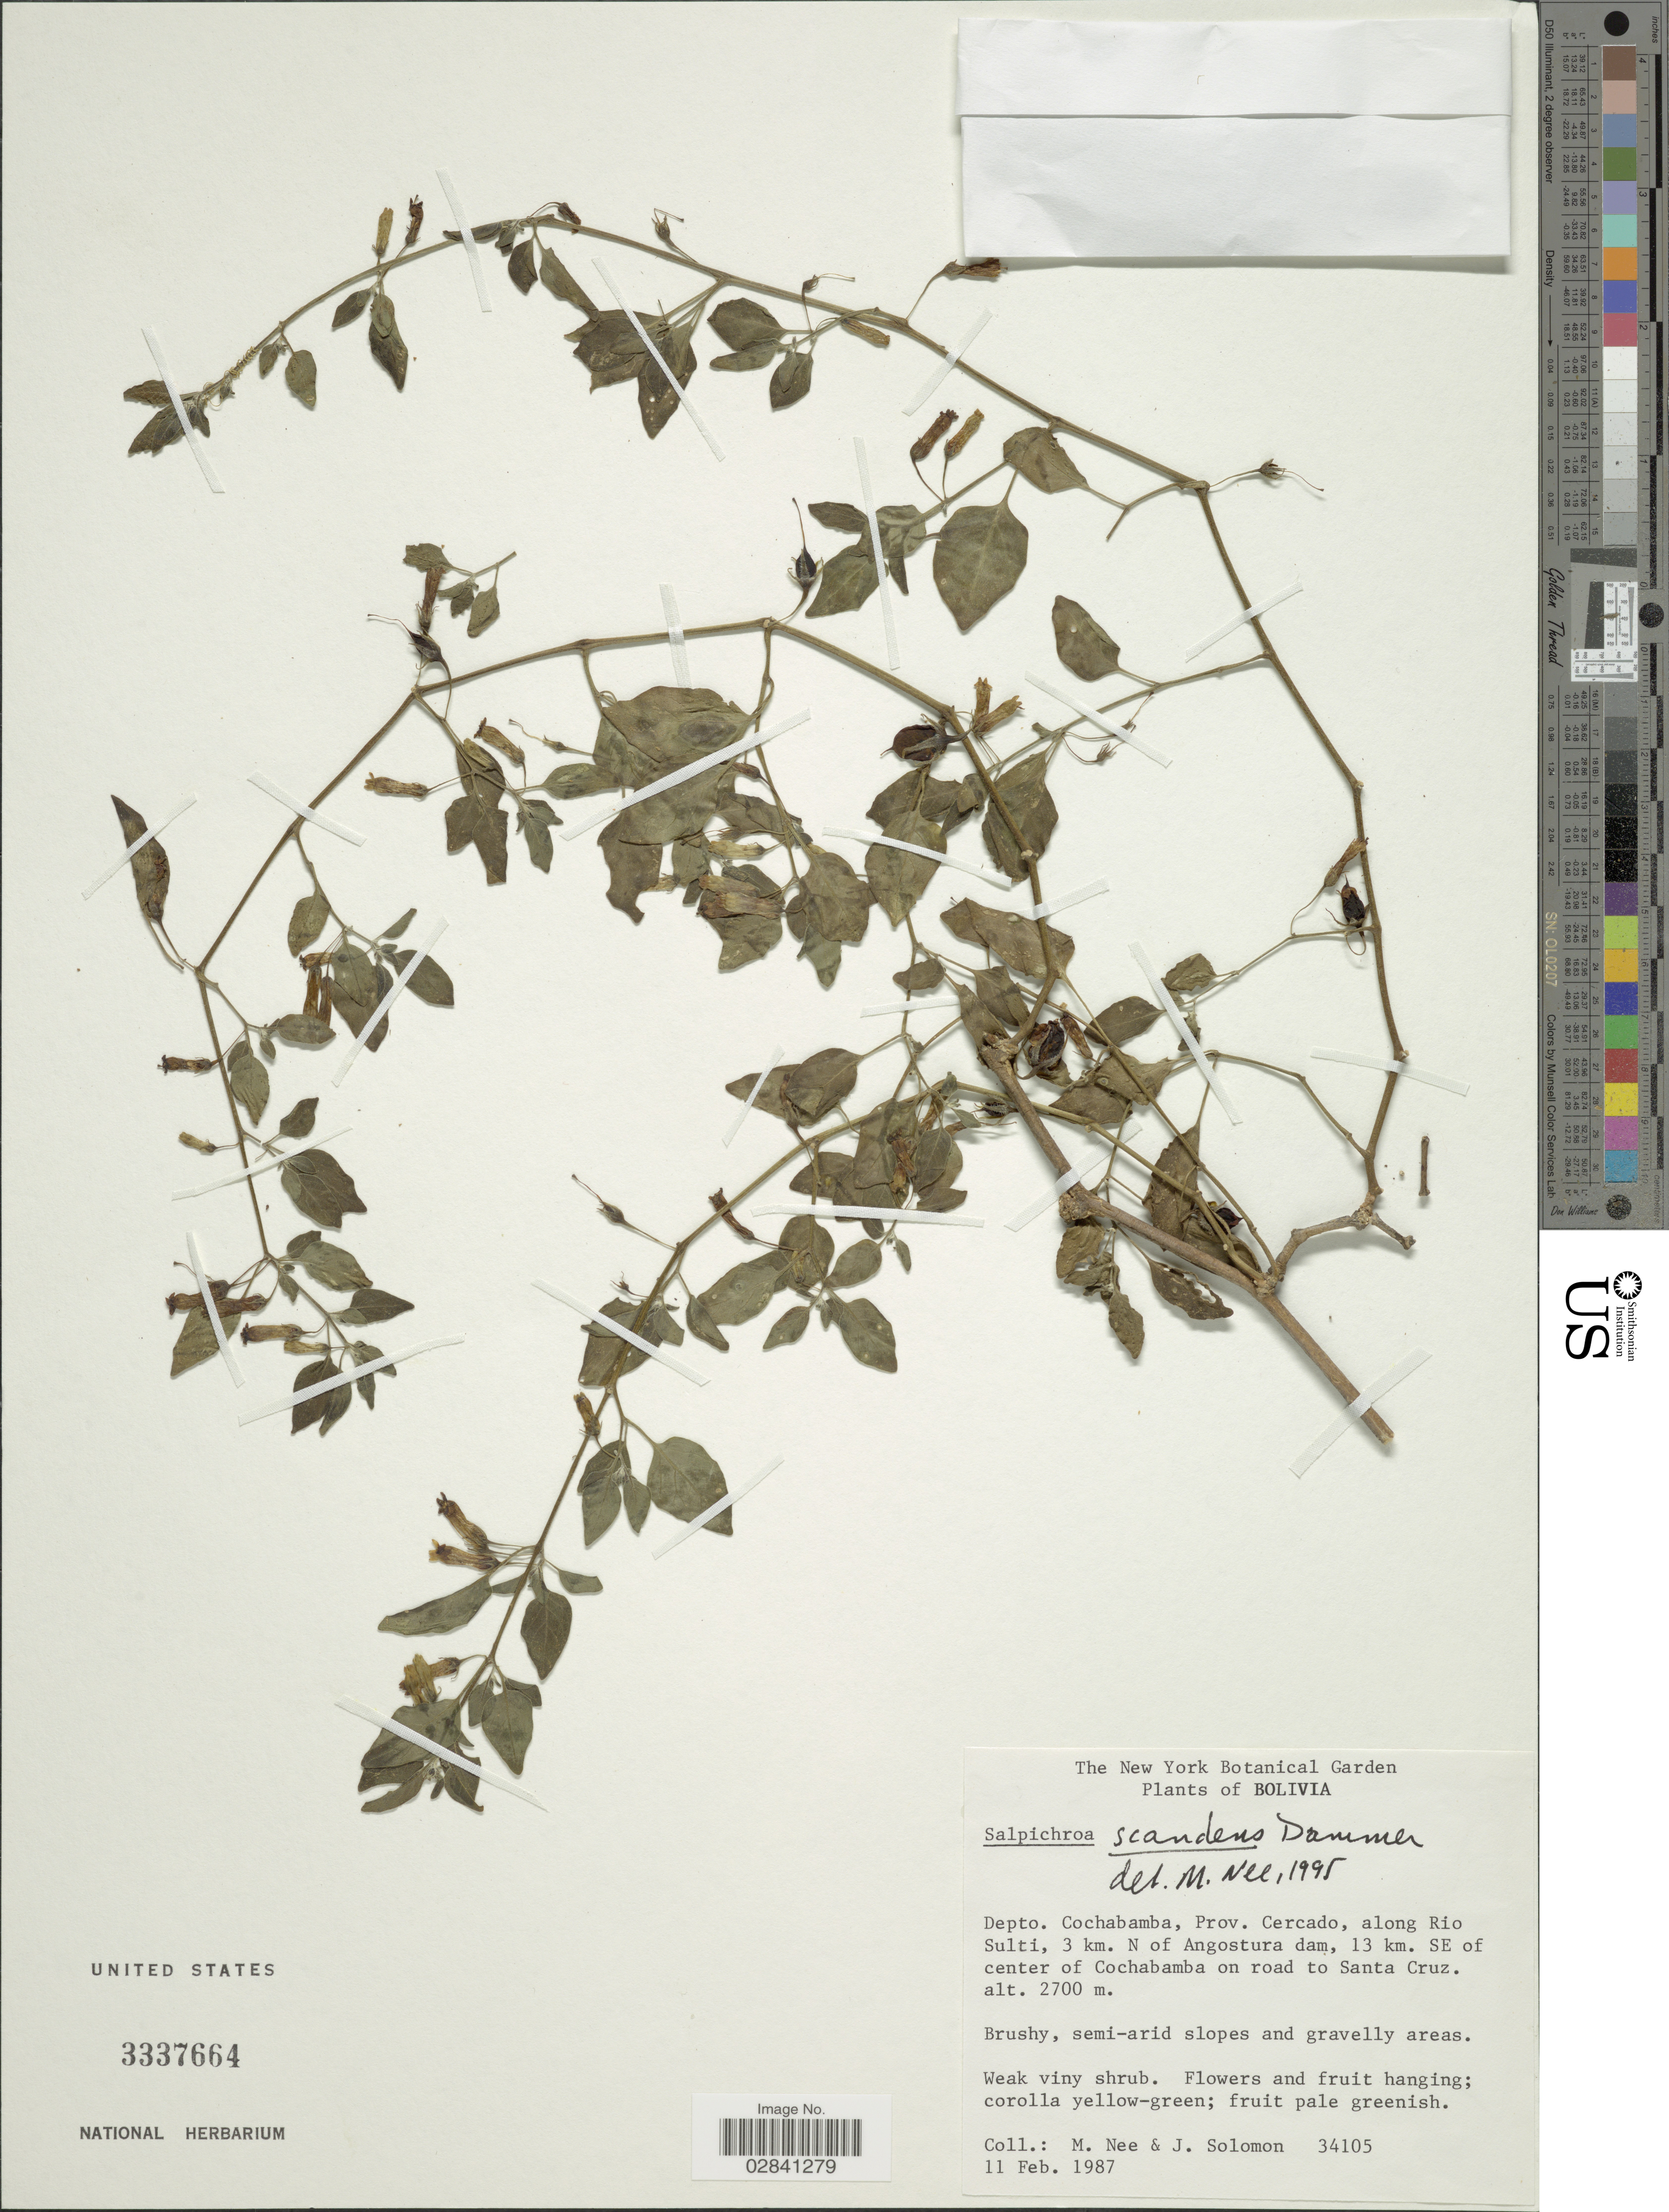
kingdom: Plantae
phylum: Tracheophyta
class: Magnoliopsida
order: Solanales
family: Solanaceae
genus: Salpichroa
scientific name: Salpichroa scandens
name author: Dammer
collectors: M. Nee & J. Solomon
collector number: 34105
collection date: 1987-02-11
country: Bolivia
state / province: Cochabamba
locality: Depto. Cochabamba, Prov. Cercado, along Rio Sulti, 3 km. N of Angostura dam, 13 km. SE of center of Cochabamba on road to Santa Cruz.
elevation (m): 2700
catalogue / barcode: US 3337664